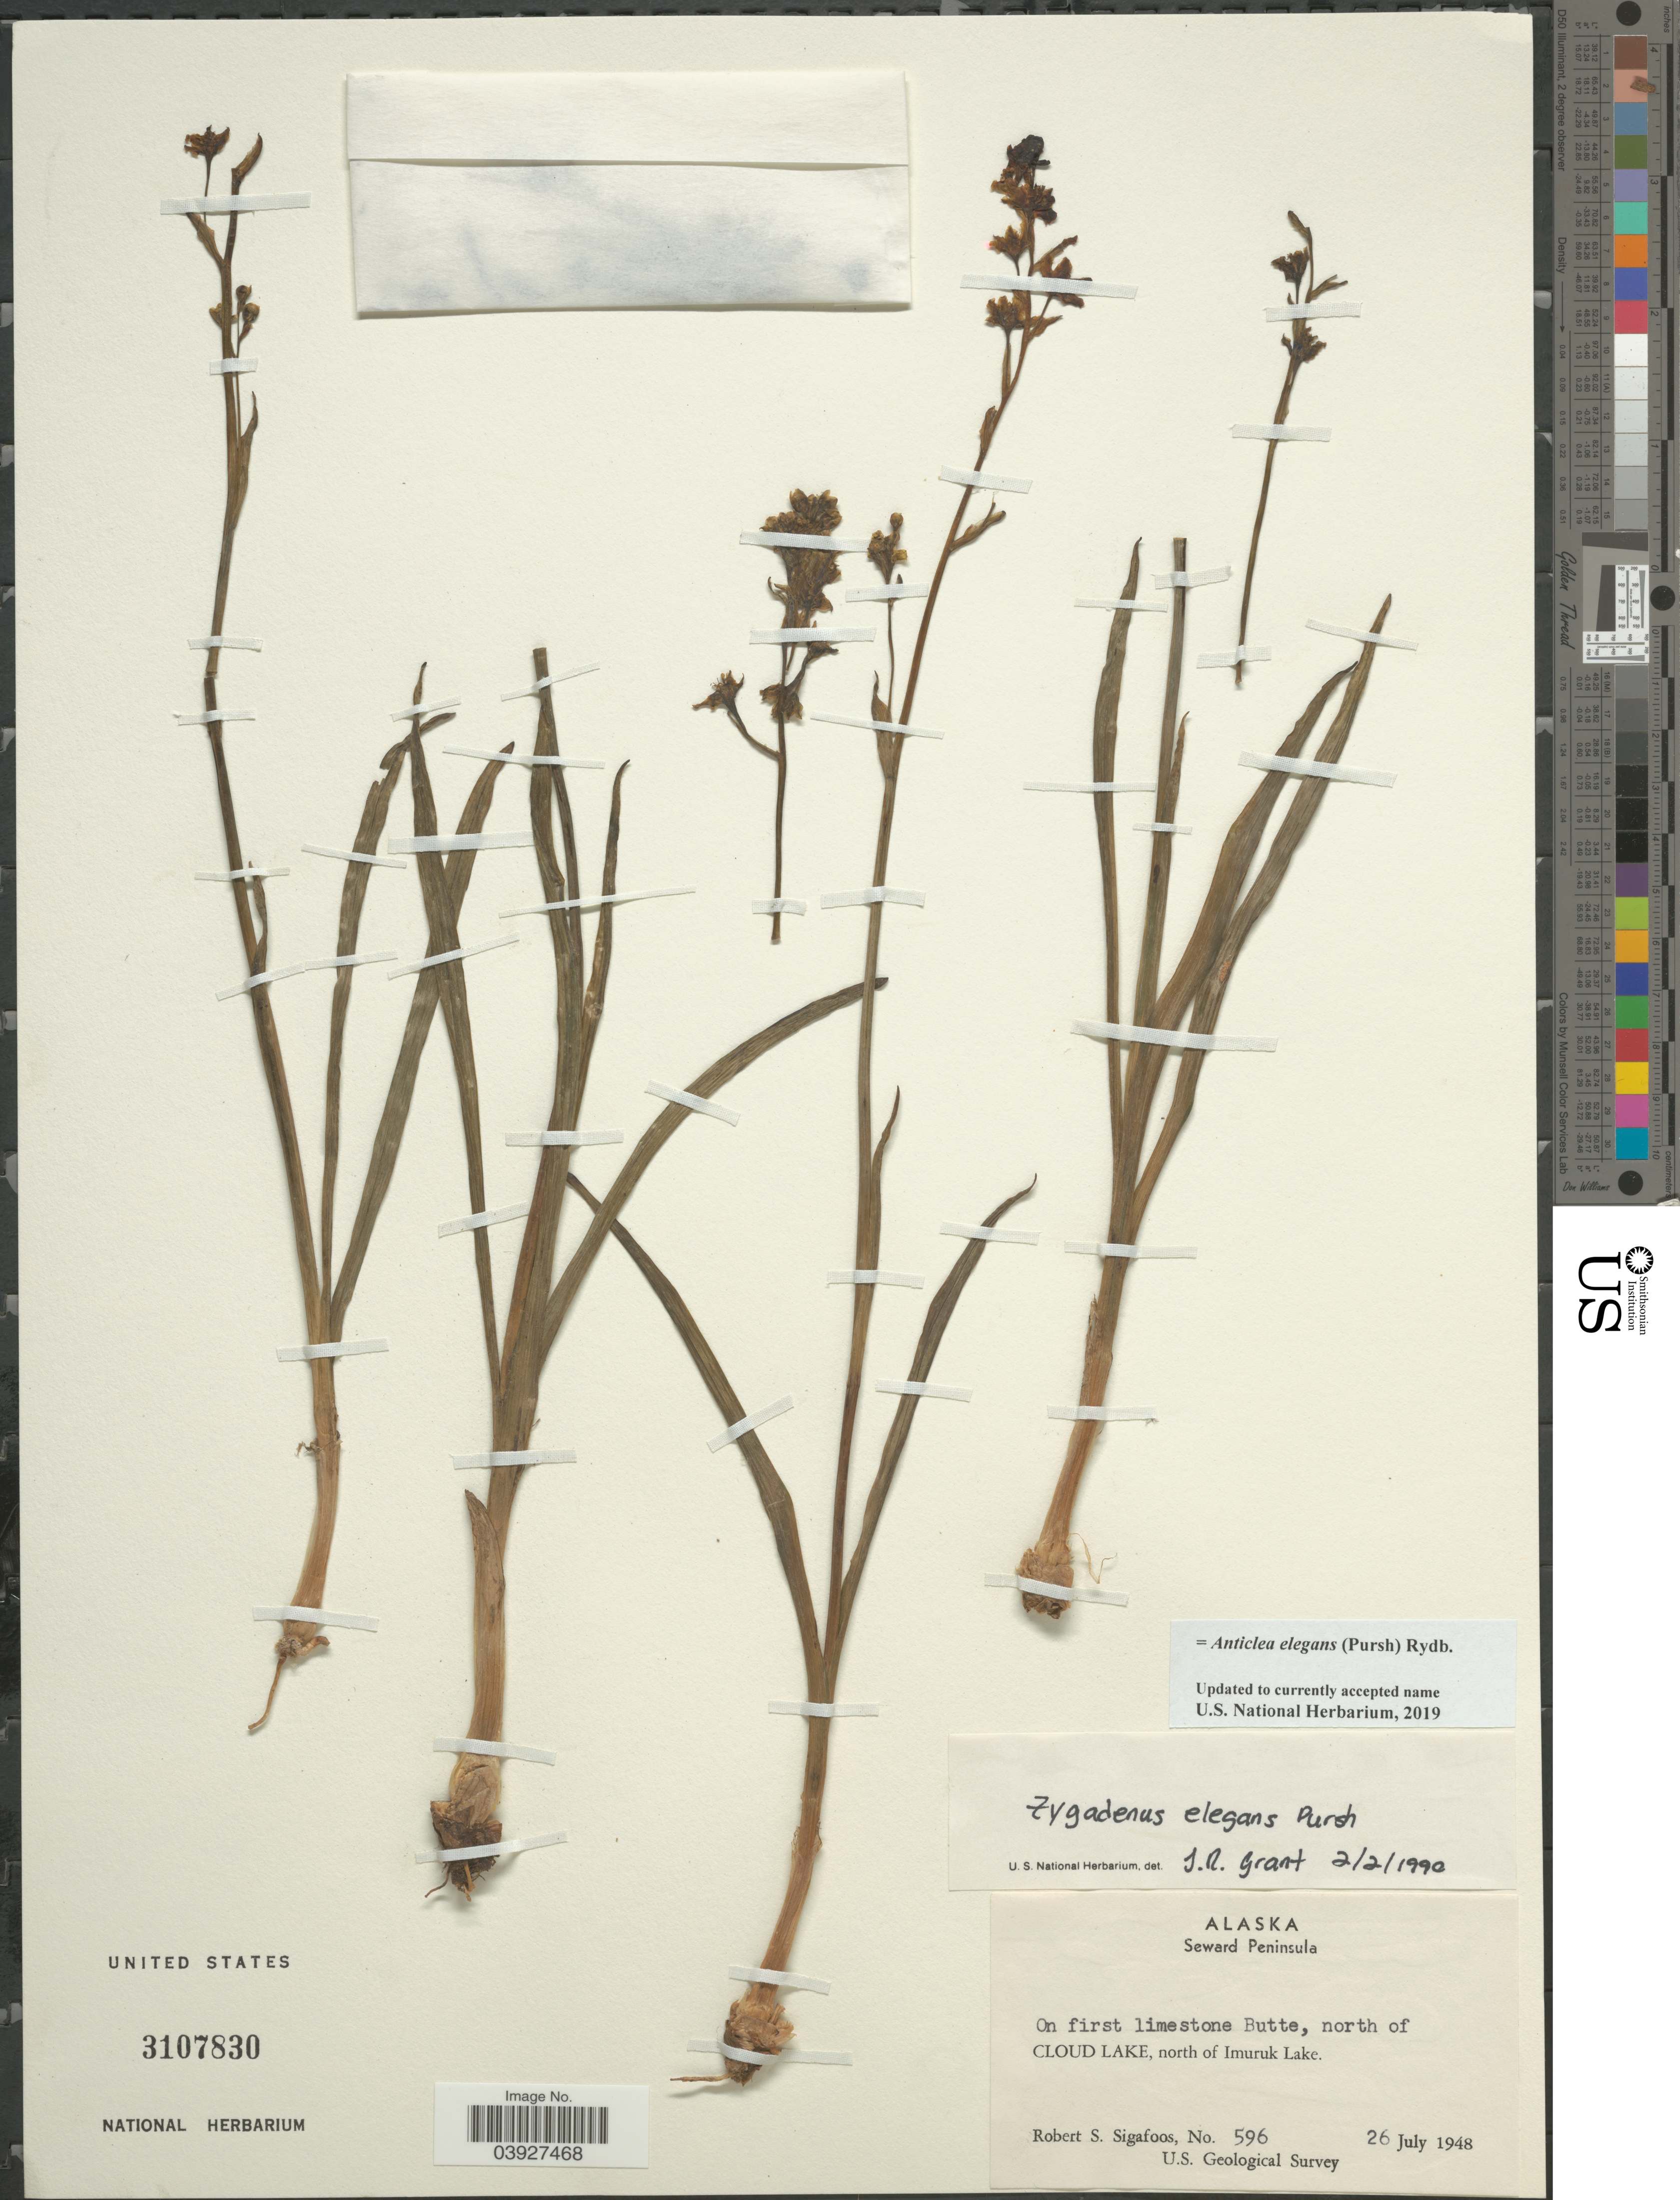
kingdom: Plantae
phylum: Tracheophyta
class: Liliopsida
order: Liliales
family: Melanthiaceae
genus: Anticlea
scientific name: Anticlea elegans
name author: (Pursh) Rydb.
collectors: R. Sigafoos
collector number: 596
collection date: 1948-07-26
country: United States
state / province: Alaska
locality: Seward Peninsula. On first limestone Butte, north of Cloud Lake, north of Imuruk Lake.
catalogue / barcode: US 3107830